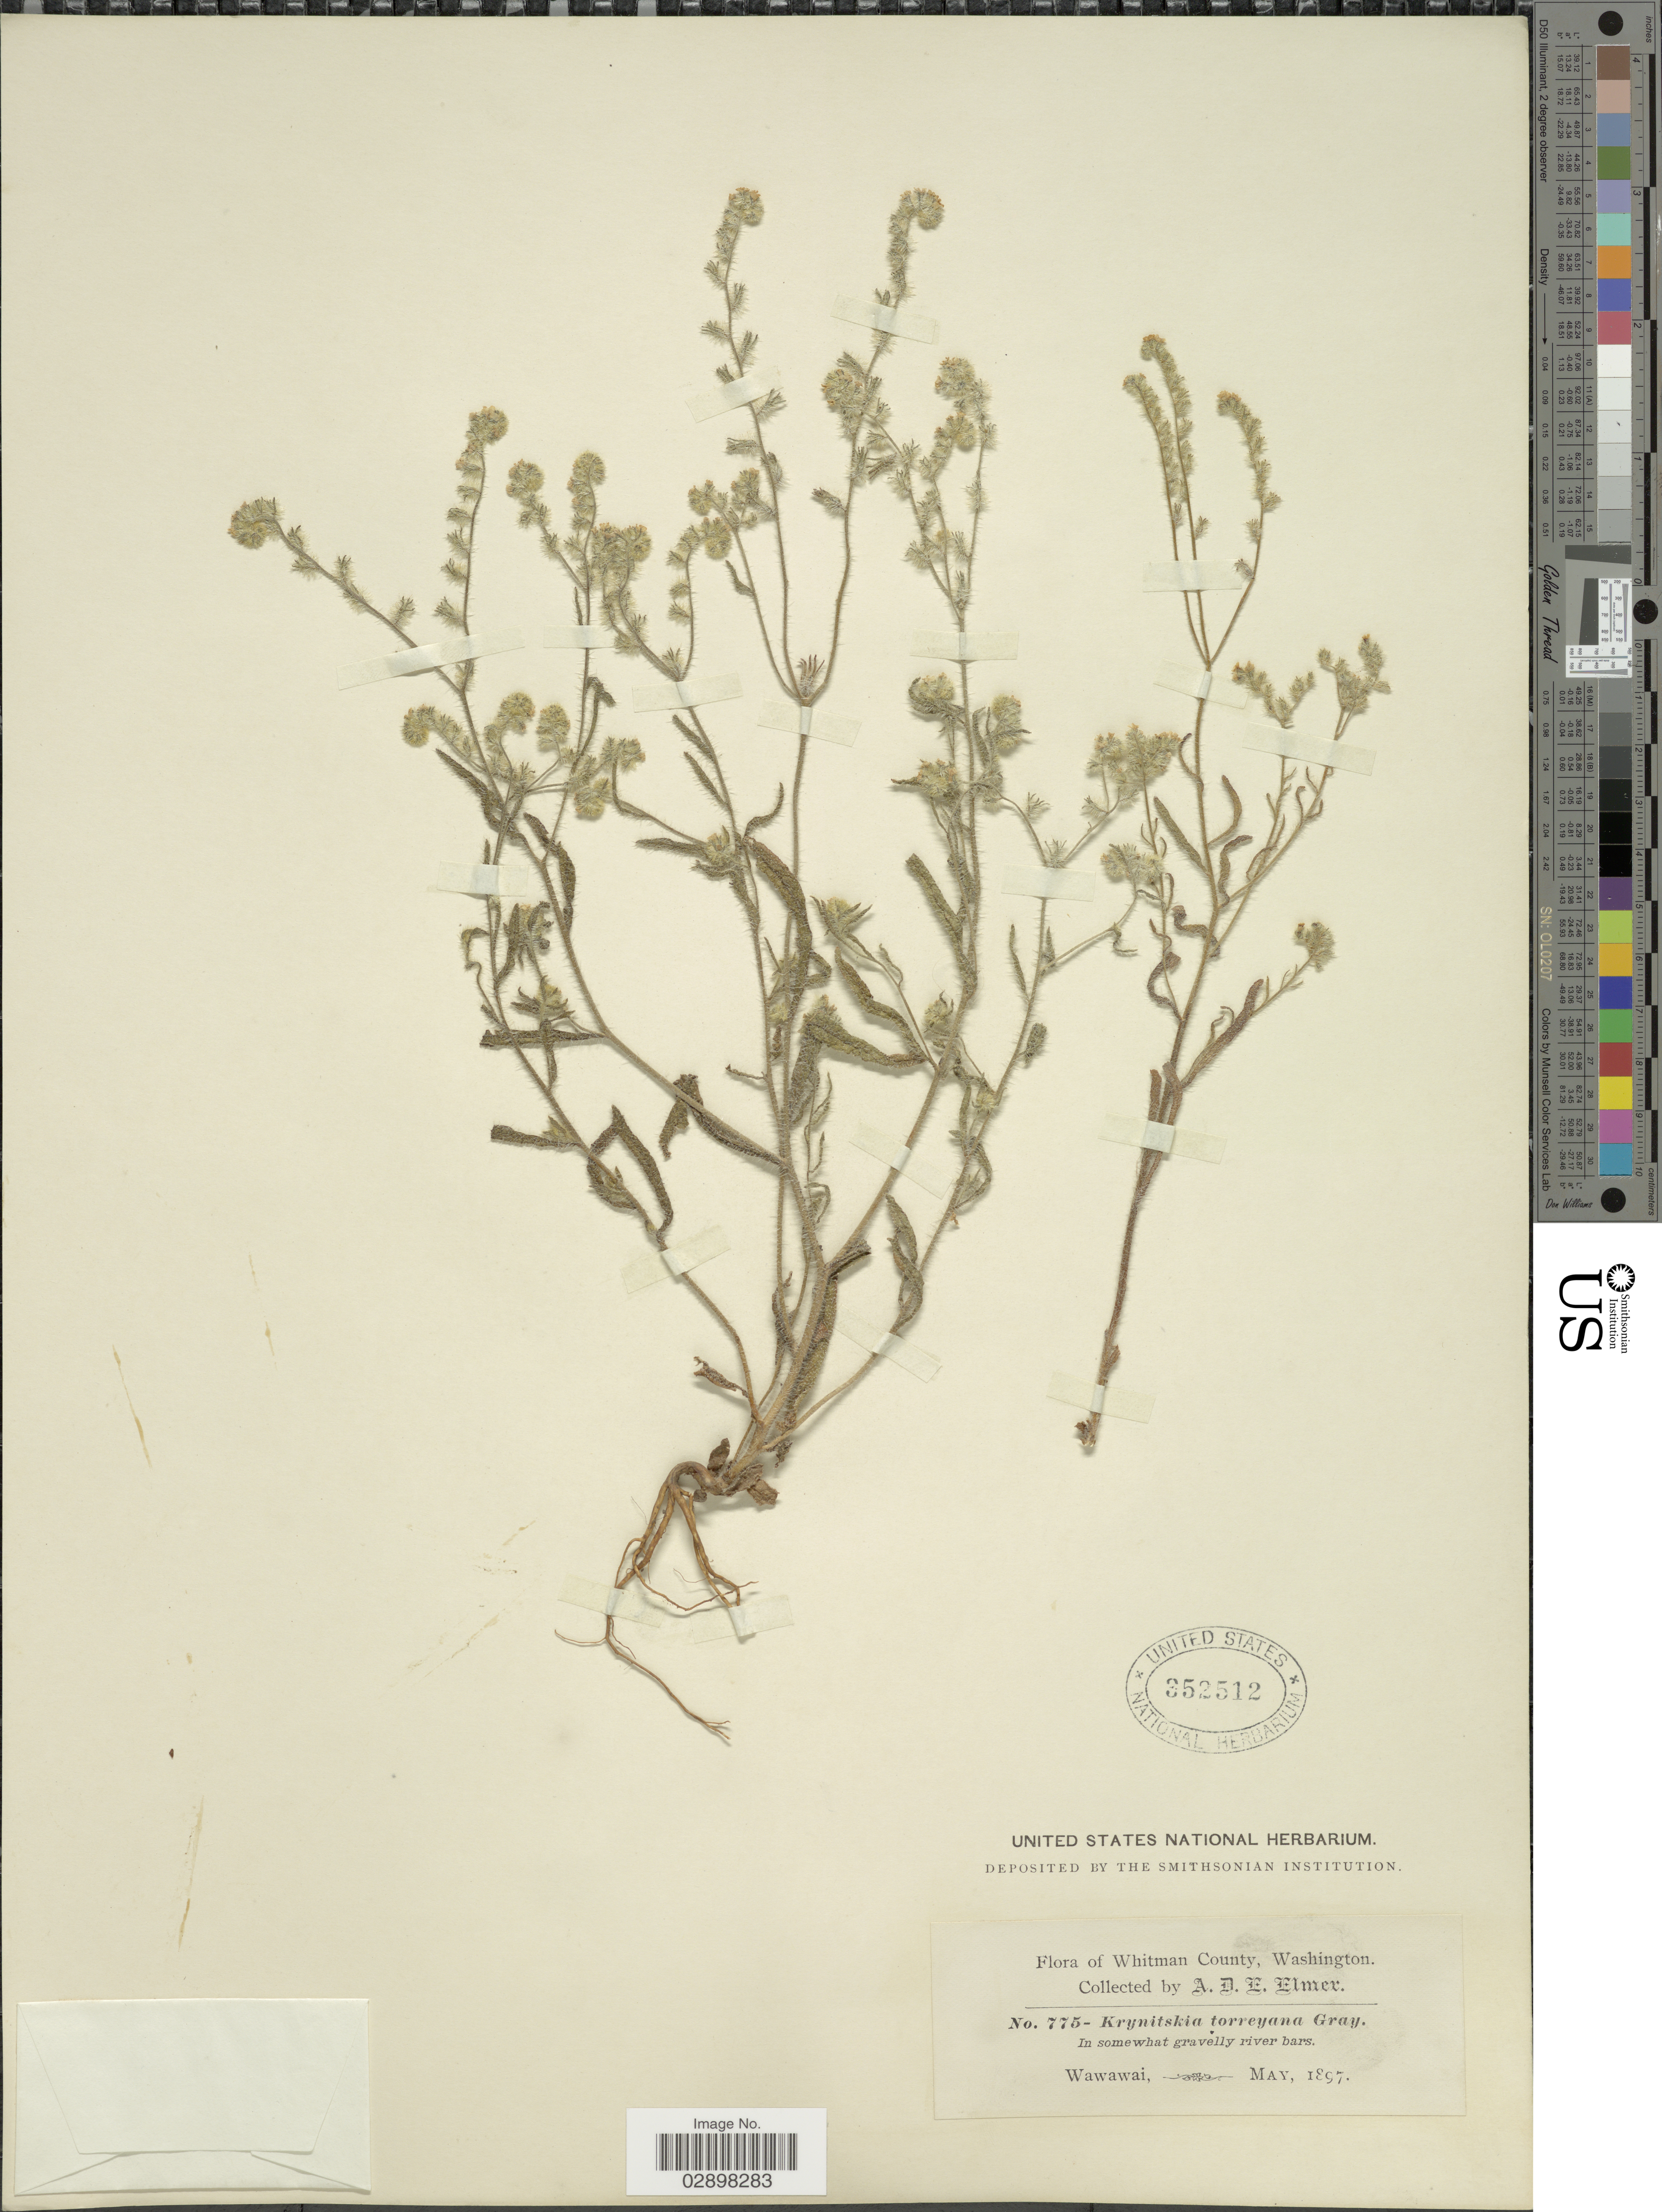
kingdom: Plantae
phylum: Tracheophyta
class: Magnoliopsida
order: Boraginales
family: Boraginaceae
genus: Cryptantha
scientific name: Cryptantha torreyana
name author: (A. Gray) S.W. Greene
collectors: A. D. E. Elmer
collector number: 775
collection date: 1897-05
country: United States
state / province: Washington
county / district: Whitman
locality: Whitman County, Wawawai.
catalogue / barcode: US 352512